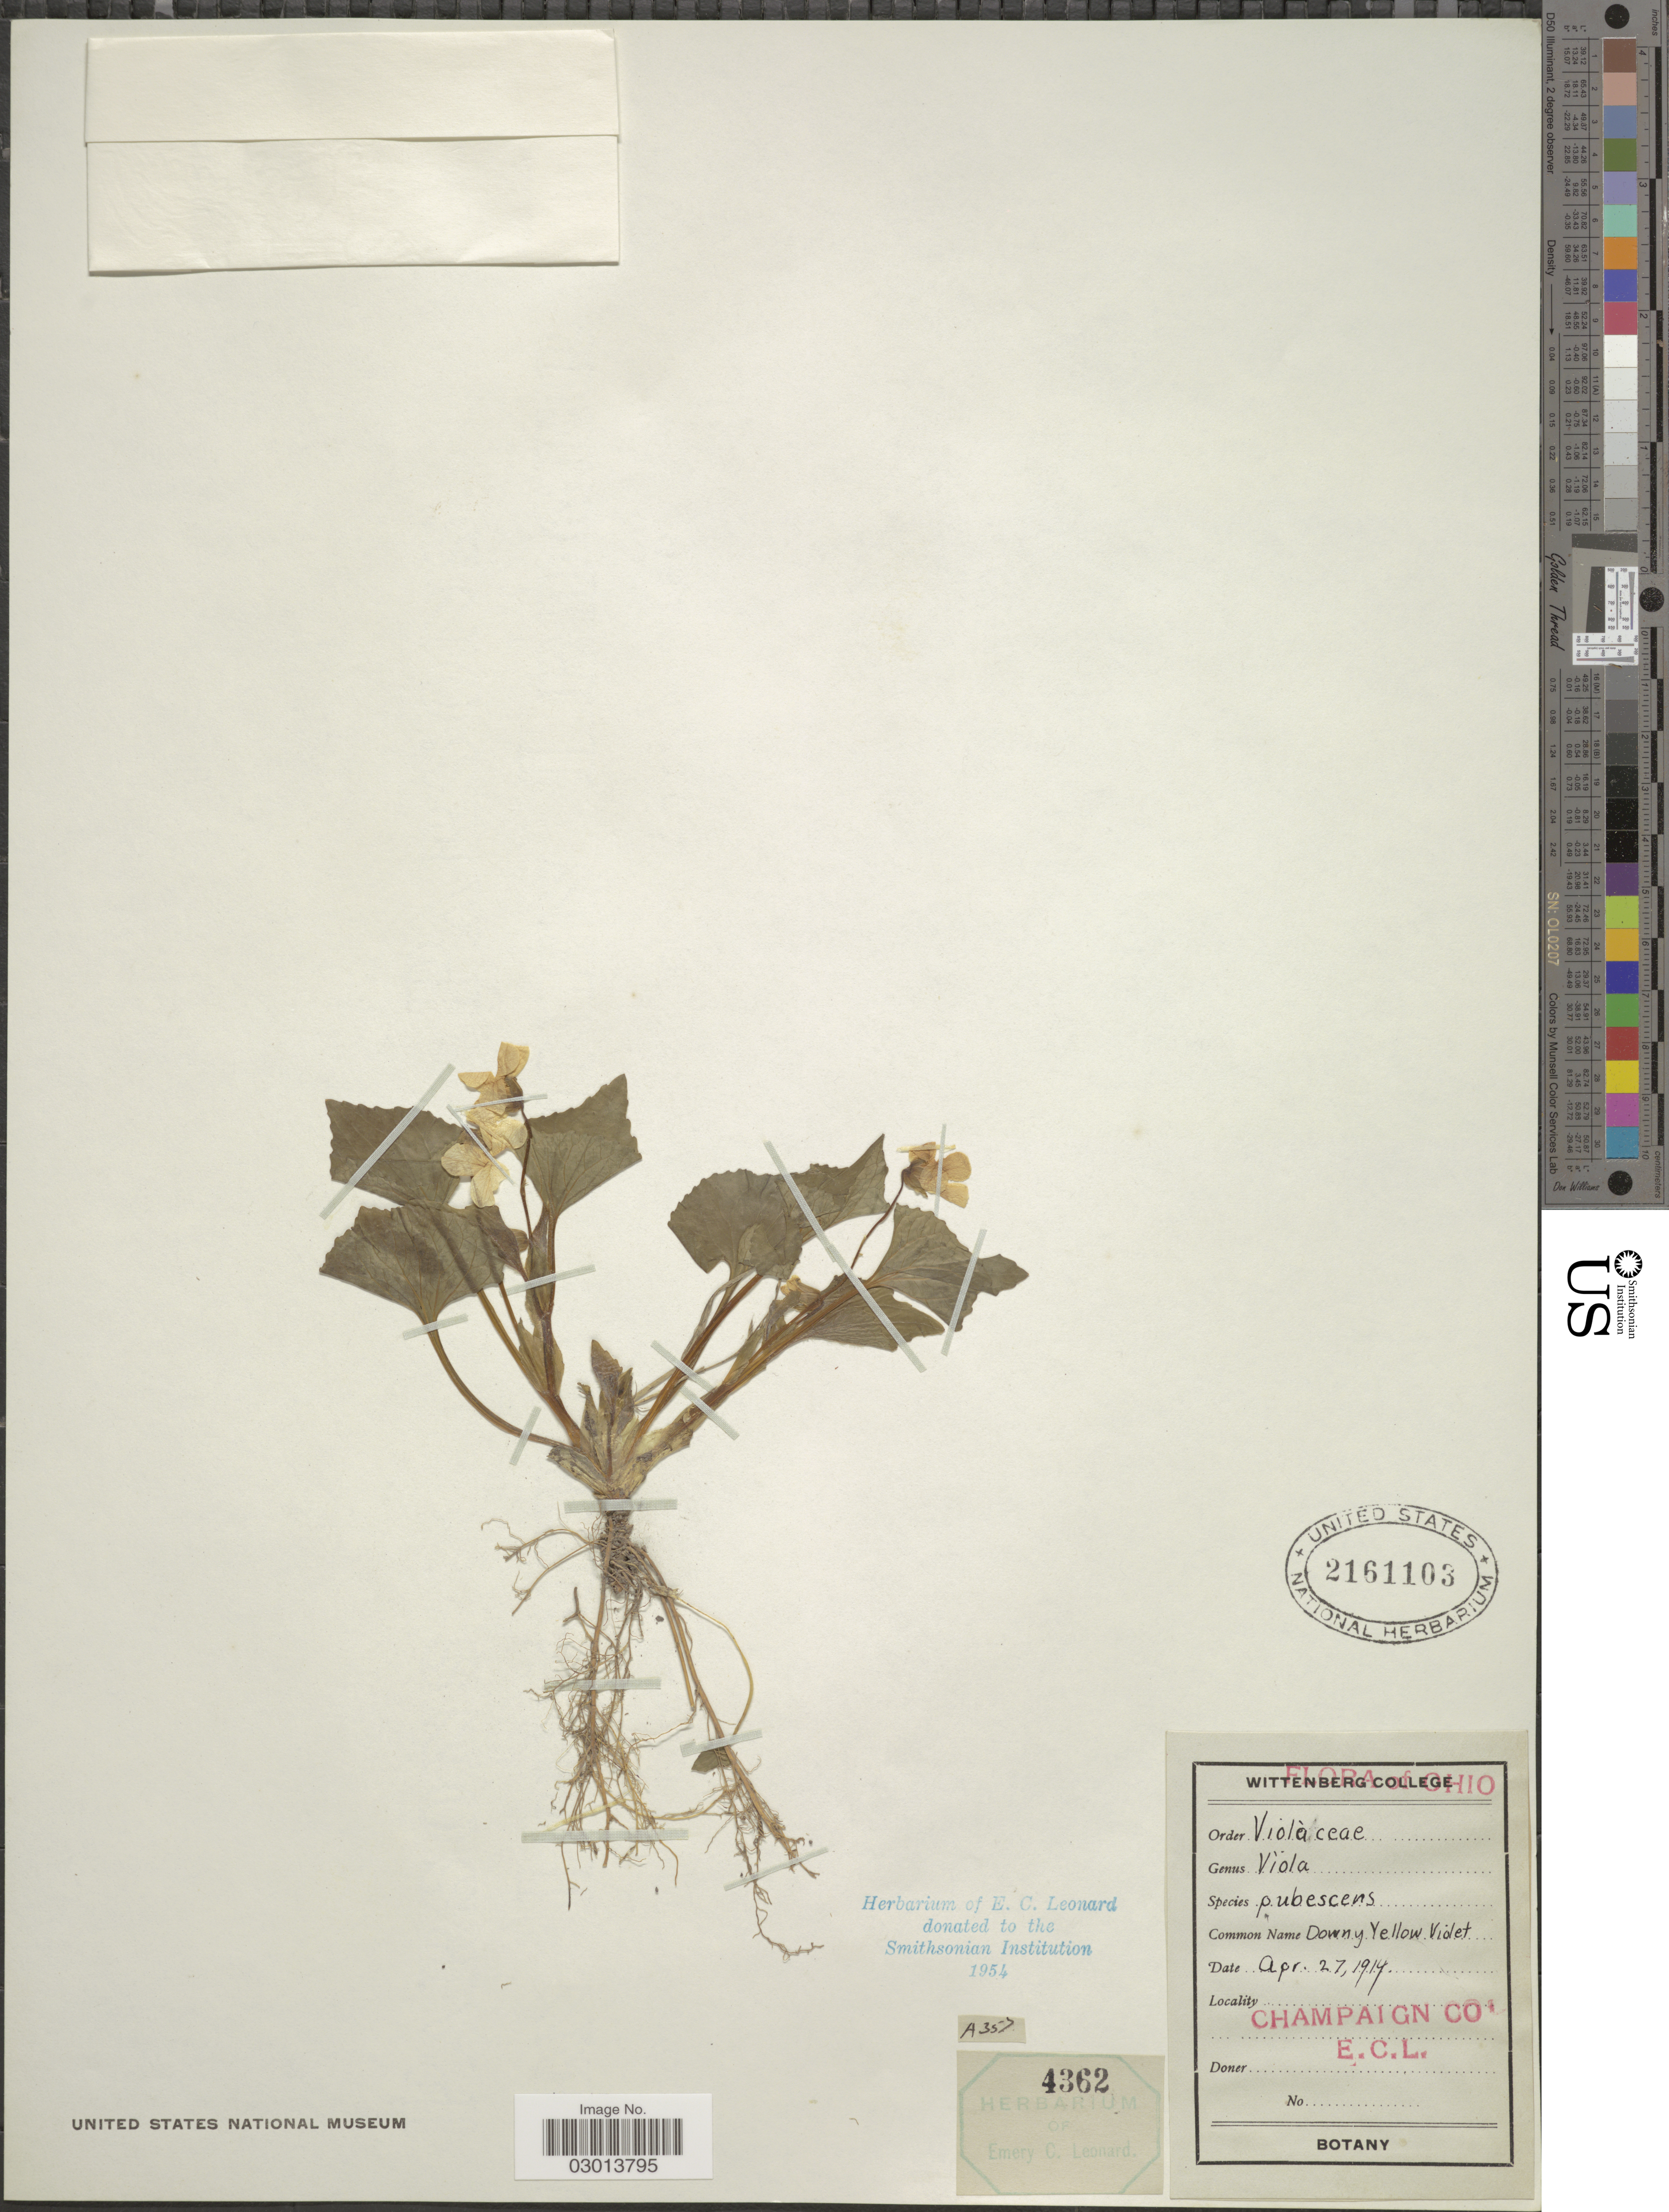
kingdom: Plantae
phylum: Tracheophyta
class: Magnoliopsida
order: Malpighiales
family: Violaceae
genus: Viola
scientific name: Viola pubescens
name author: Aiton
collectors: E. C. Leonard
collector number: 4362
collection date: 1914-04-27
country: United States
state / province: Ohio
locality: Champaign Co.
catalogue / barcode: US 2161103